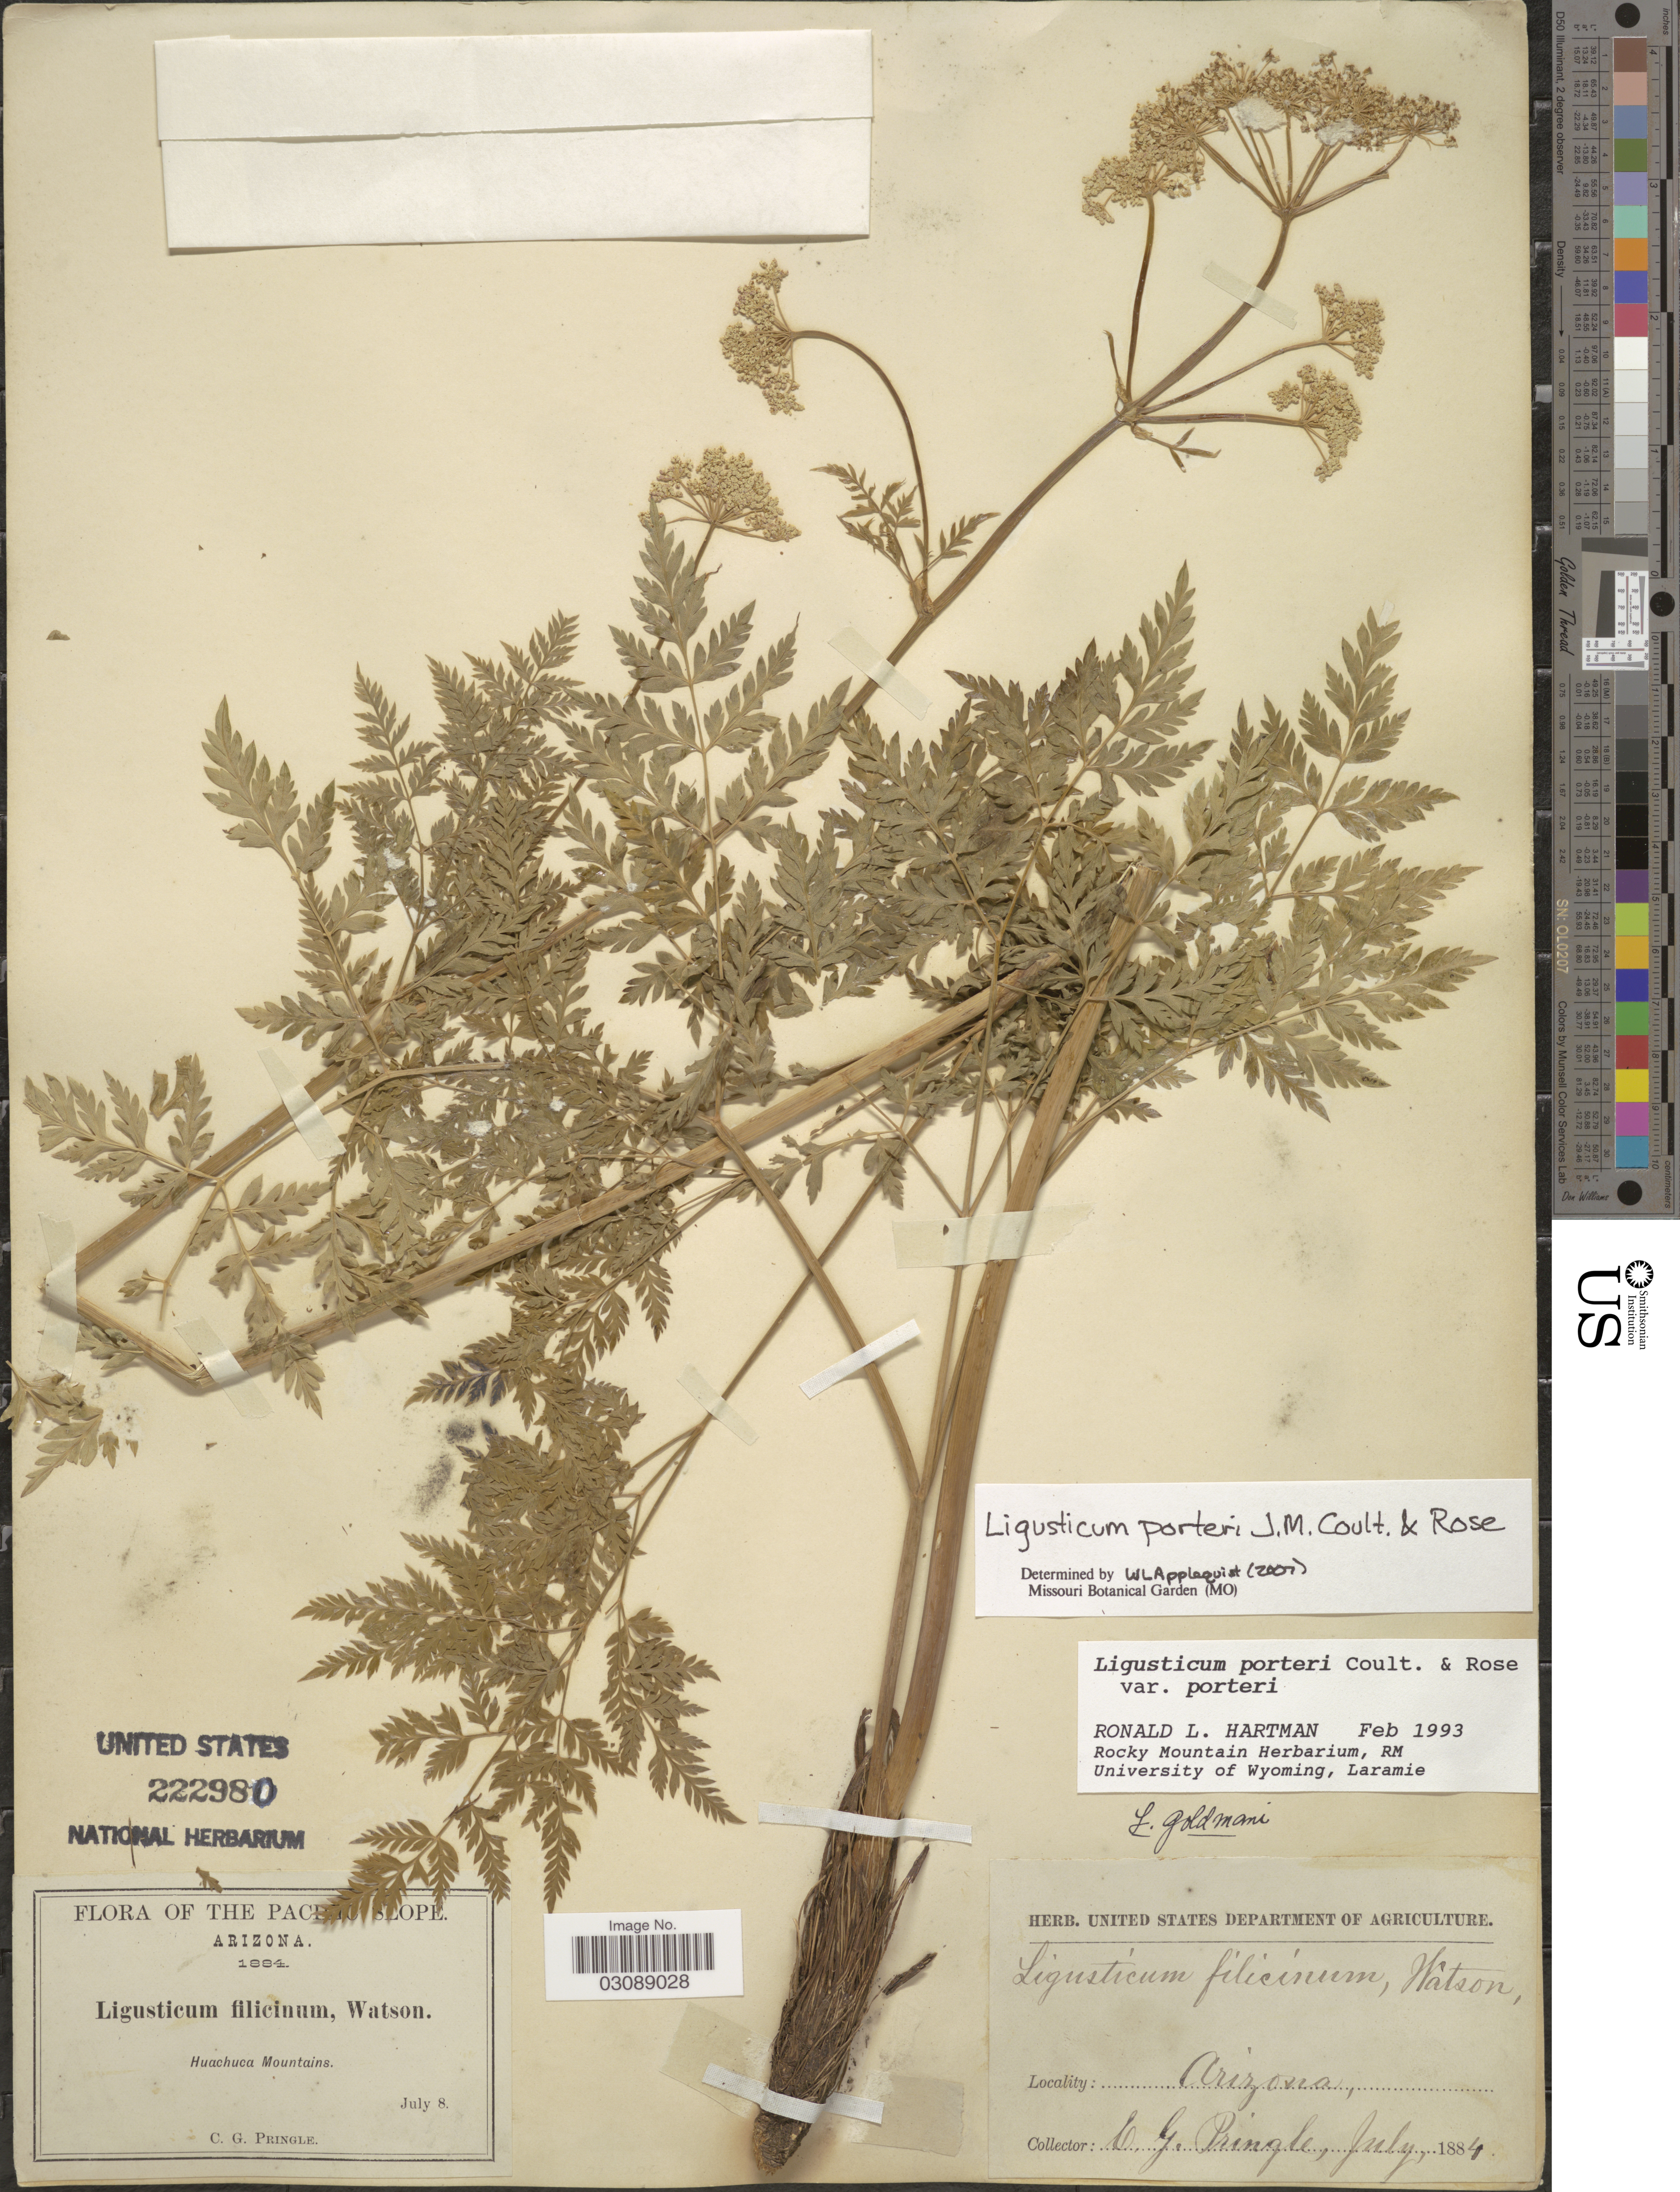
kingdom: Plantae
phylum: Tracheophyta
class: Magnoliopsida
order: Apiales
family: Apiaceae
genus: Ligusticum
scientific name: Ligusticum porteri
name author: J.M. Coult. & Rose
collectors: C. G. Pringle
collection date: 1884-07-08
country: United States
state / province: Arizona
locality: The Pacific Slope. Huachuca Mountains.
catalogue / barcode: US 222980